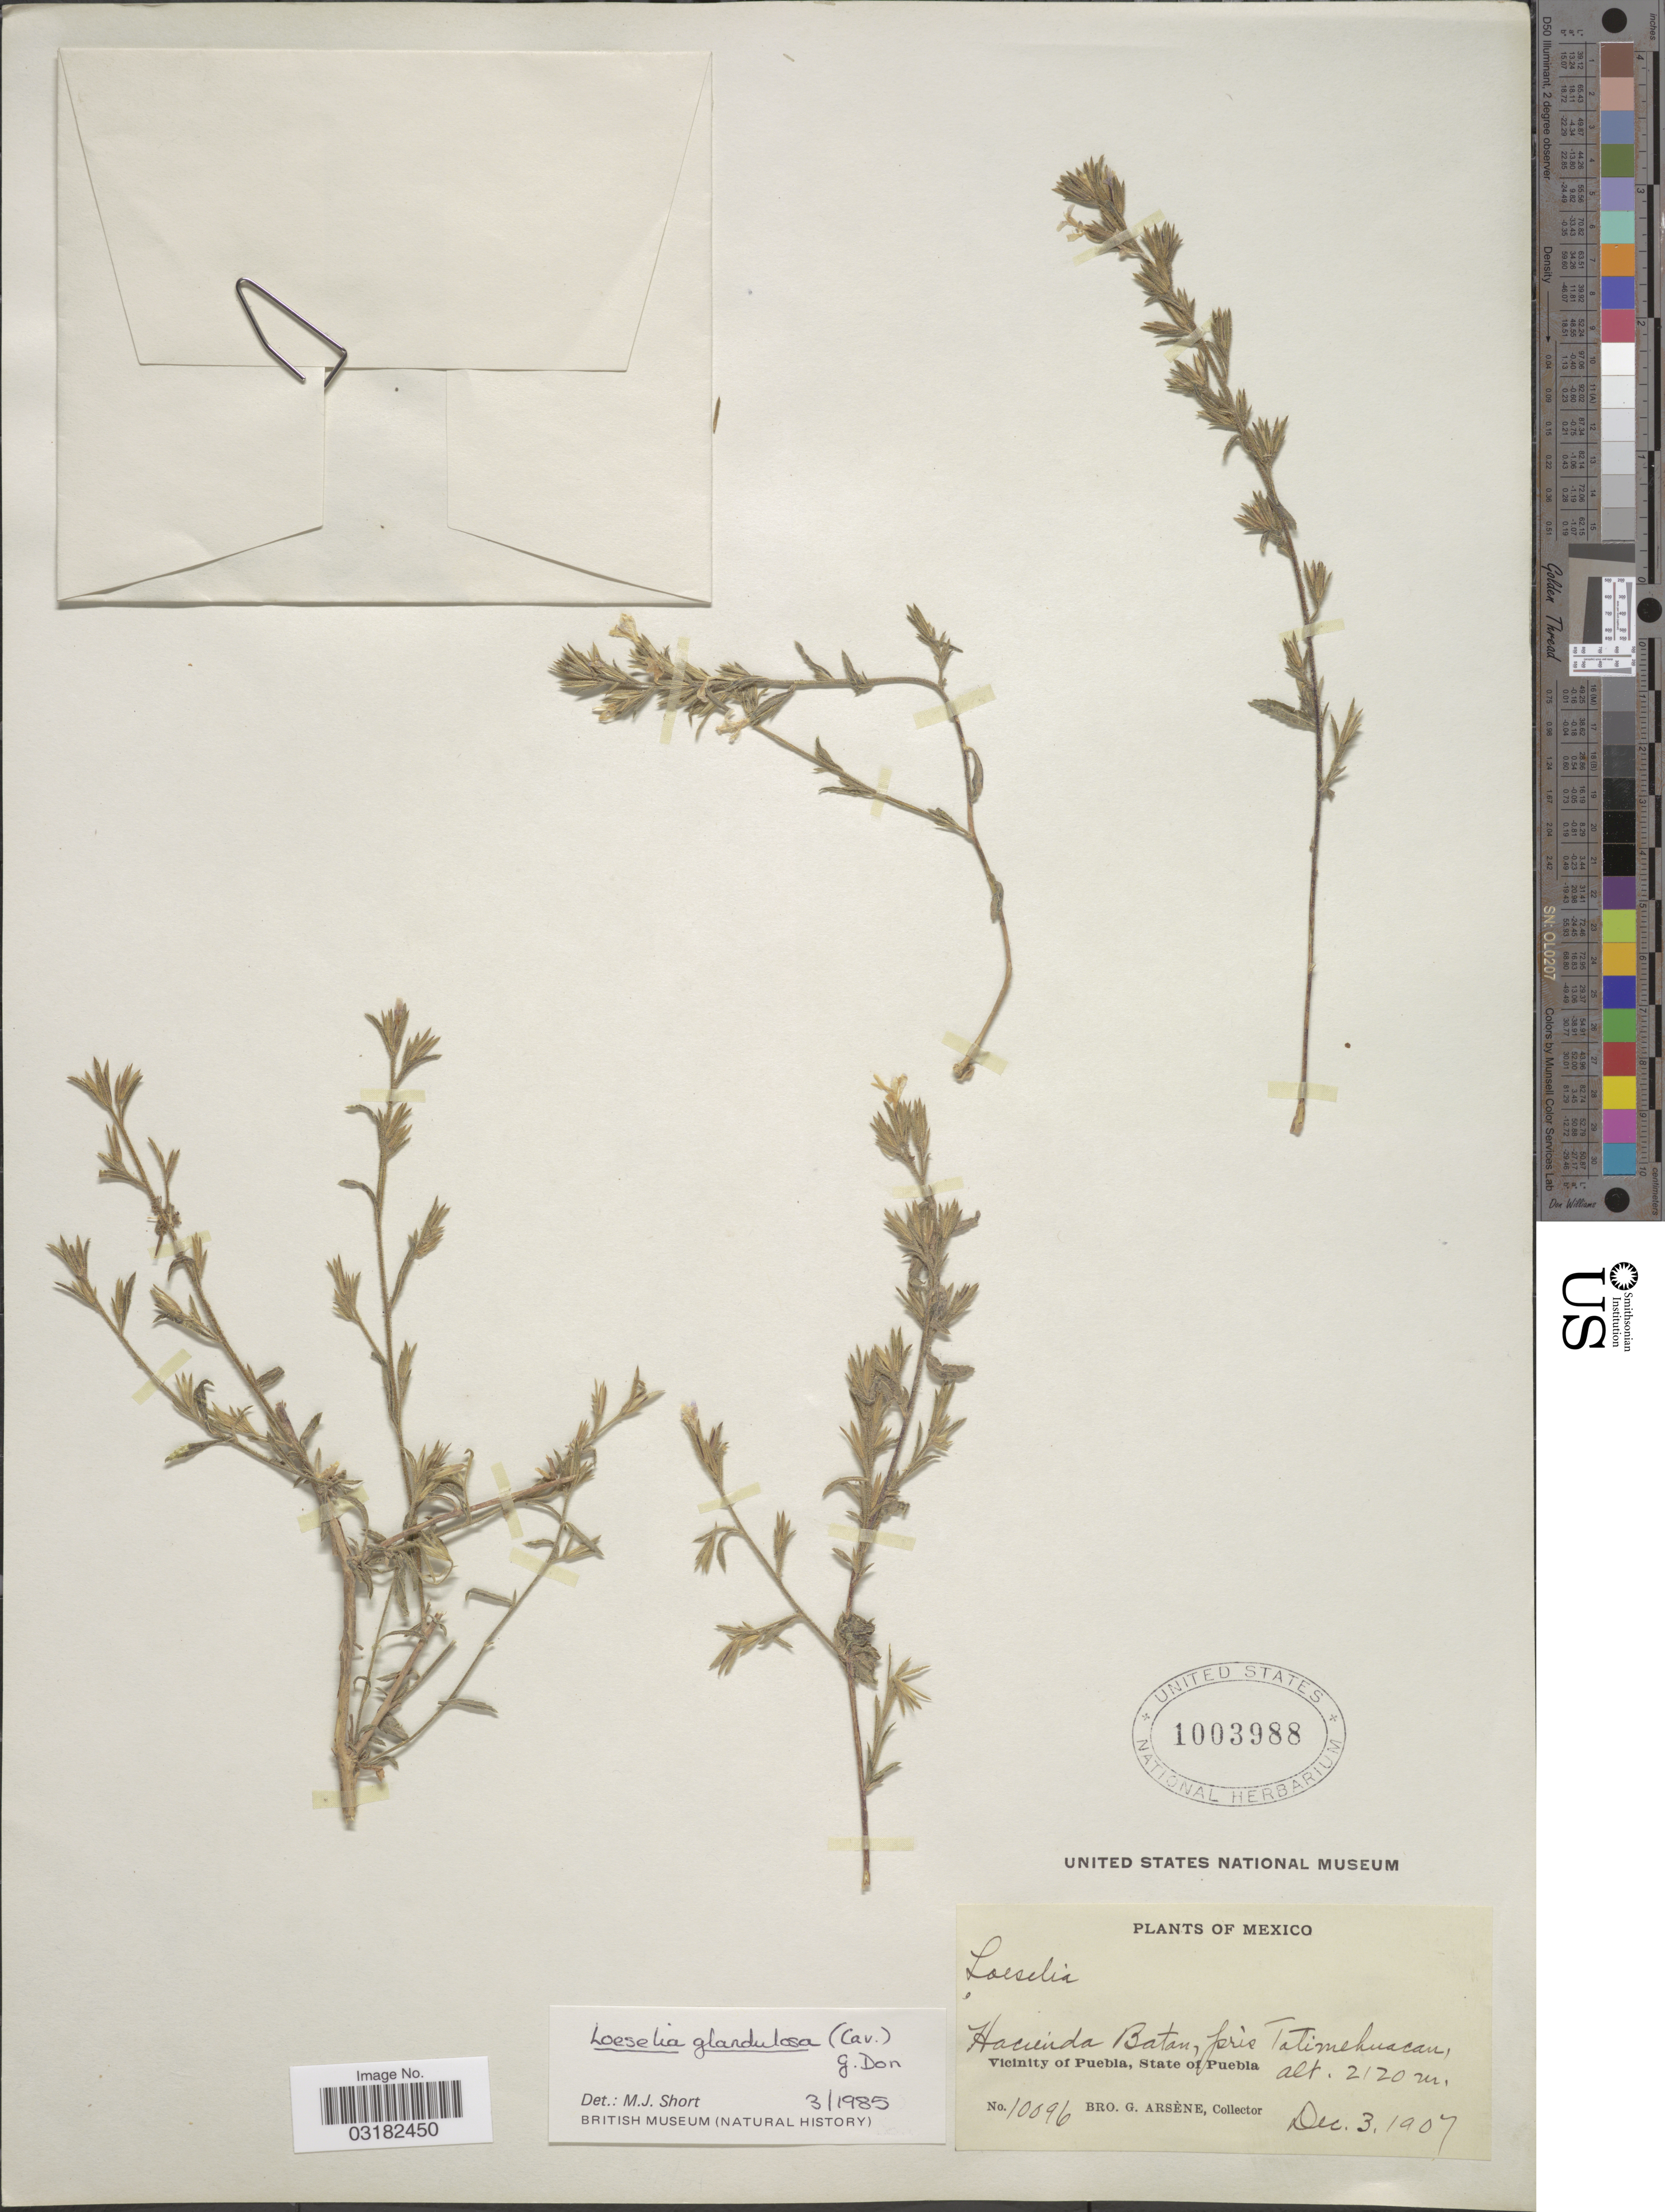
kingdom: Plantae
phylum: Tracheophyta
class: Magnoliopsida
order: Ericales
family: Polemoniaceae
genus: Loeselia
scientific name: Loeselia glandulosa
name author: (Cav.) G. Don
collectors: Bro. G. Arsène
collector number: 10096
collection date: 1907-12-03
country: Mexico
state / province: Puebla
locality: Hacienda Batan, près Totimehuacan. Vicinity of Puebla.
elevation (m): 2120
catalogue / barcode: US 1003988